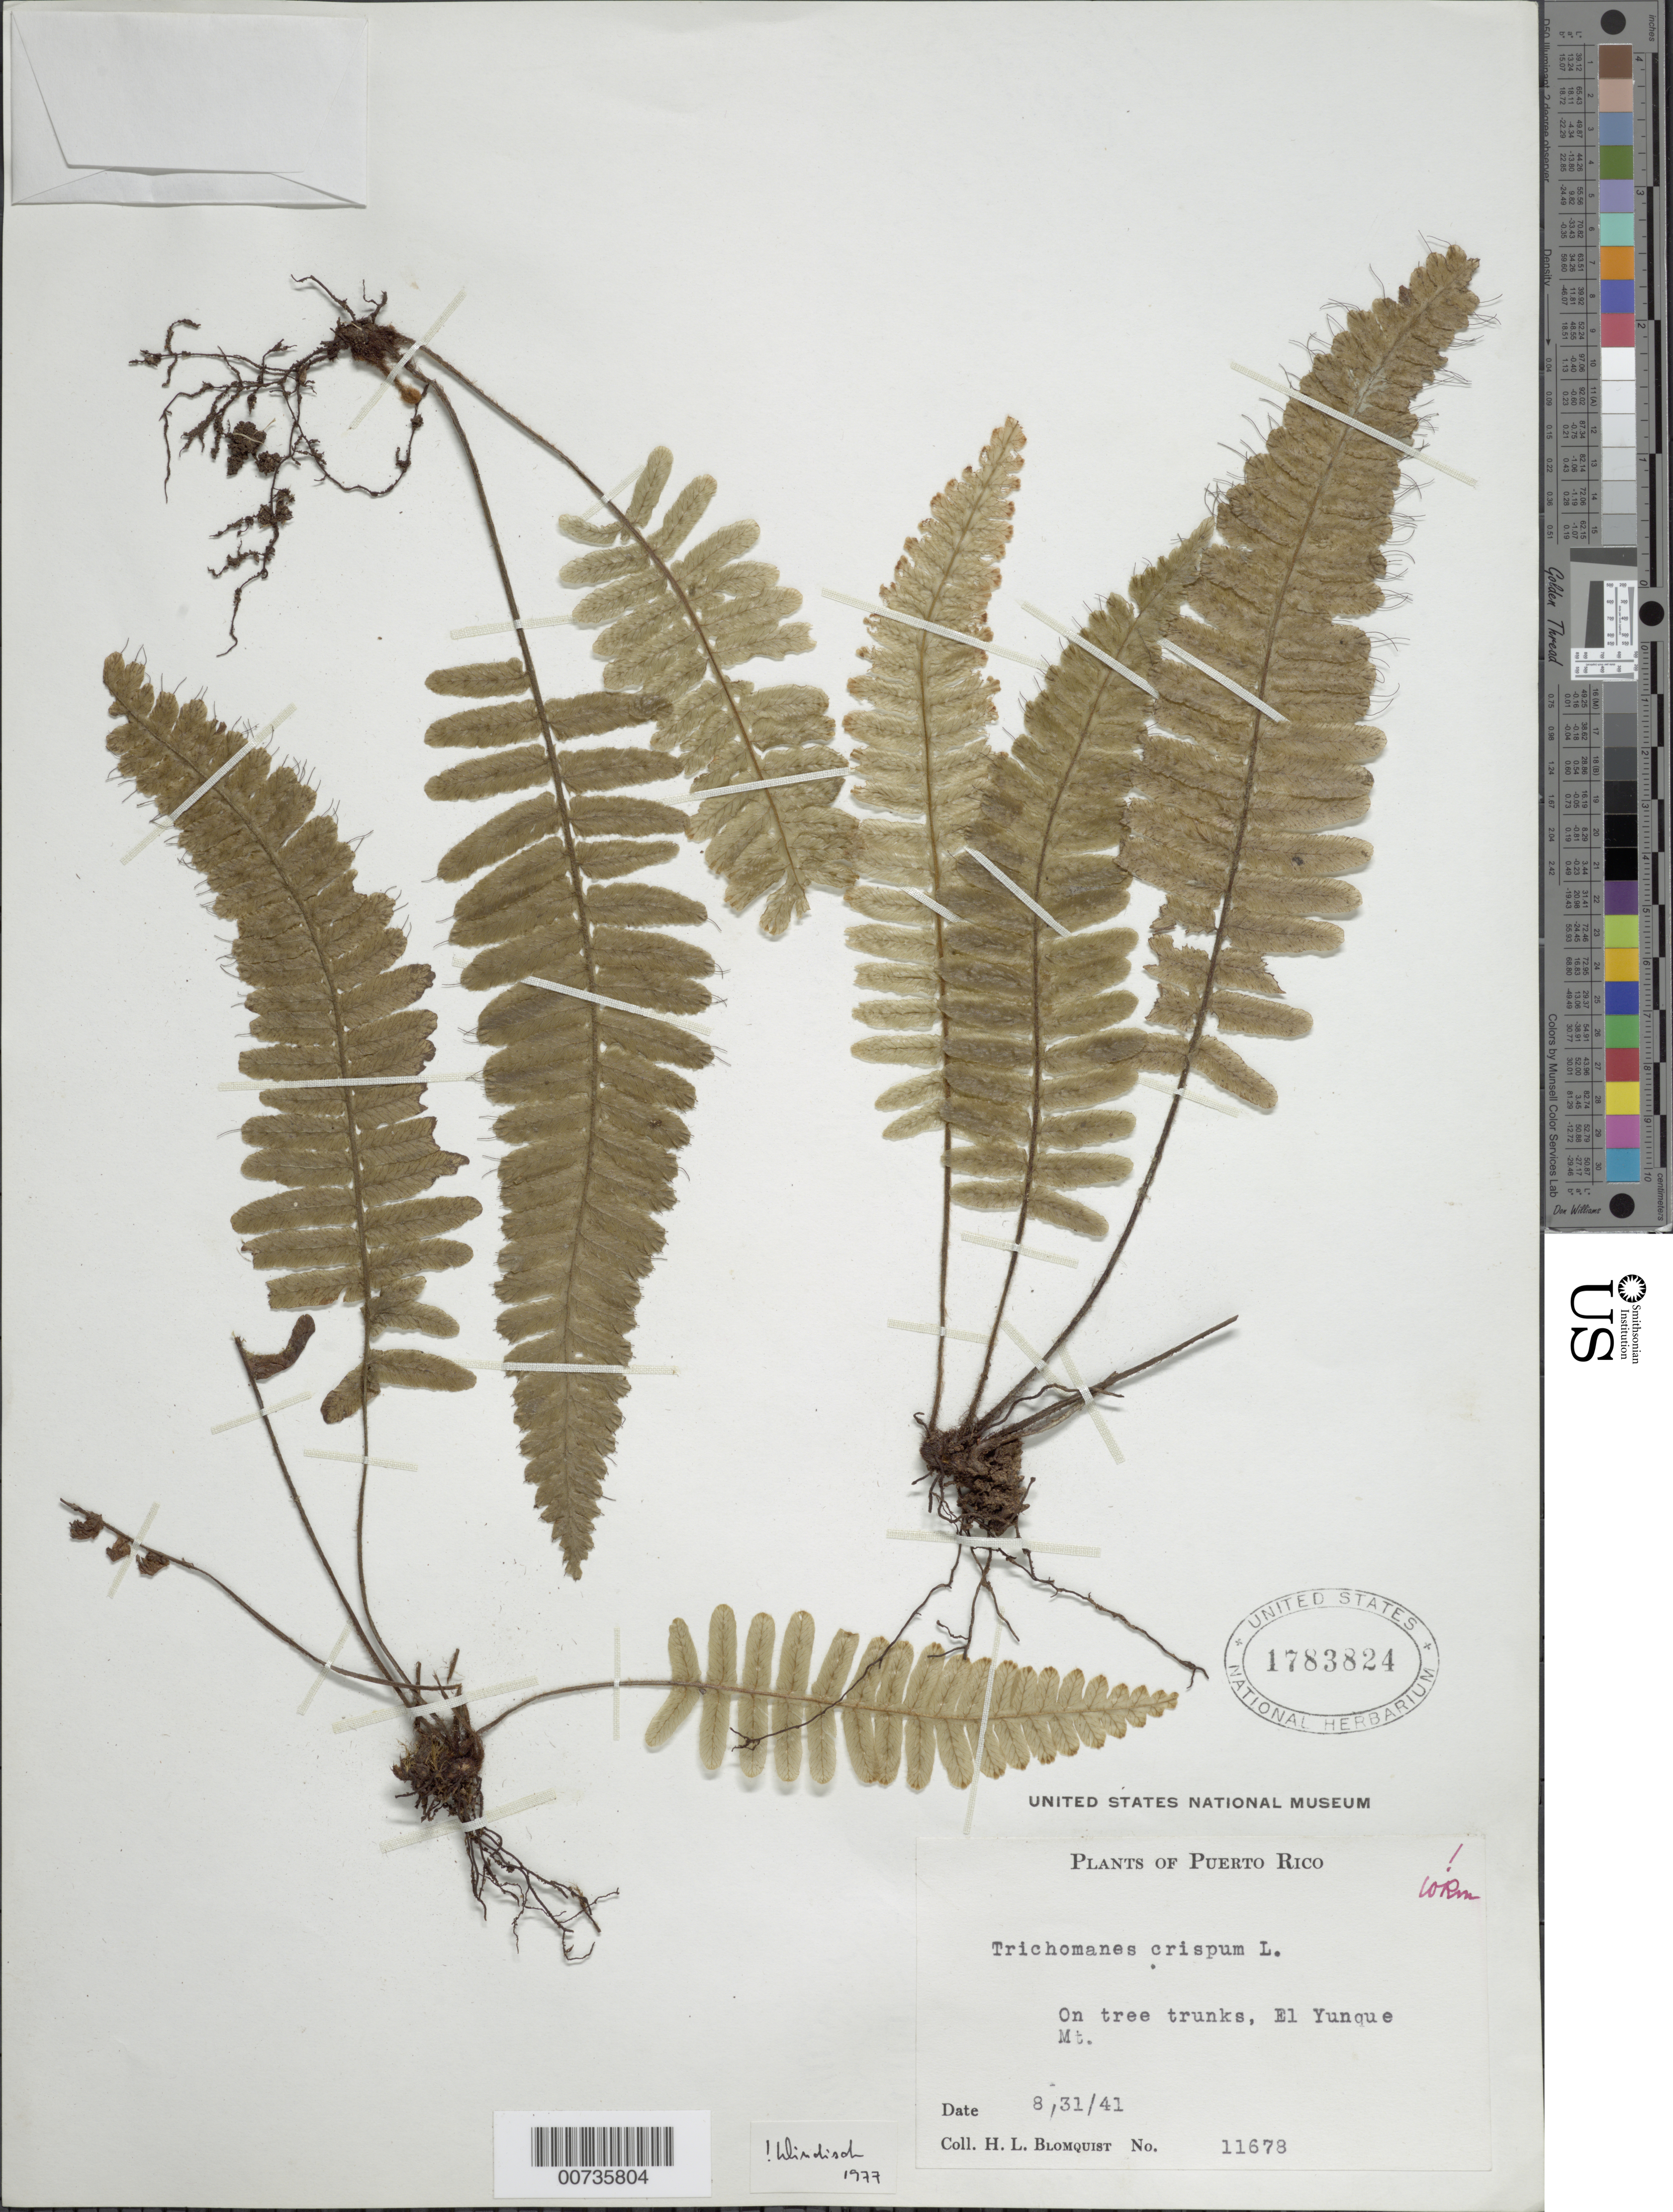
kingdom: Plantae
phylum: Tracheophyta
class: Polypodiopsida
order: Hymenophyllales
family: Hymenophyllaceae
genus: Trichomanes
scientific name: Trichomanes crispum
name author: L.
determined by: Maxon, W. R.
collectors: H. Blomquist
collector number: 11678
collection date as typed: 31 Aug 1941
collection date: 1941-08-31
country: Puerto Rico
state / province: Río Grande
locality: El Yunque Mt.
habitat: On tree trunks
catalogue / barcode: US 1783824